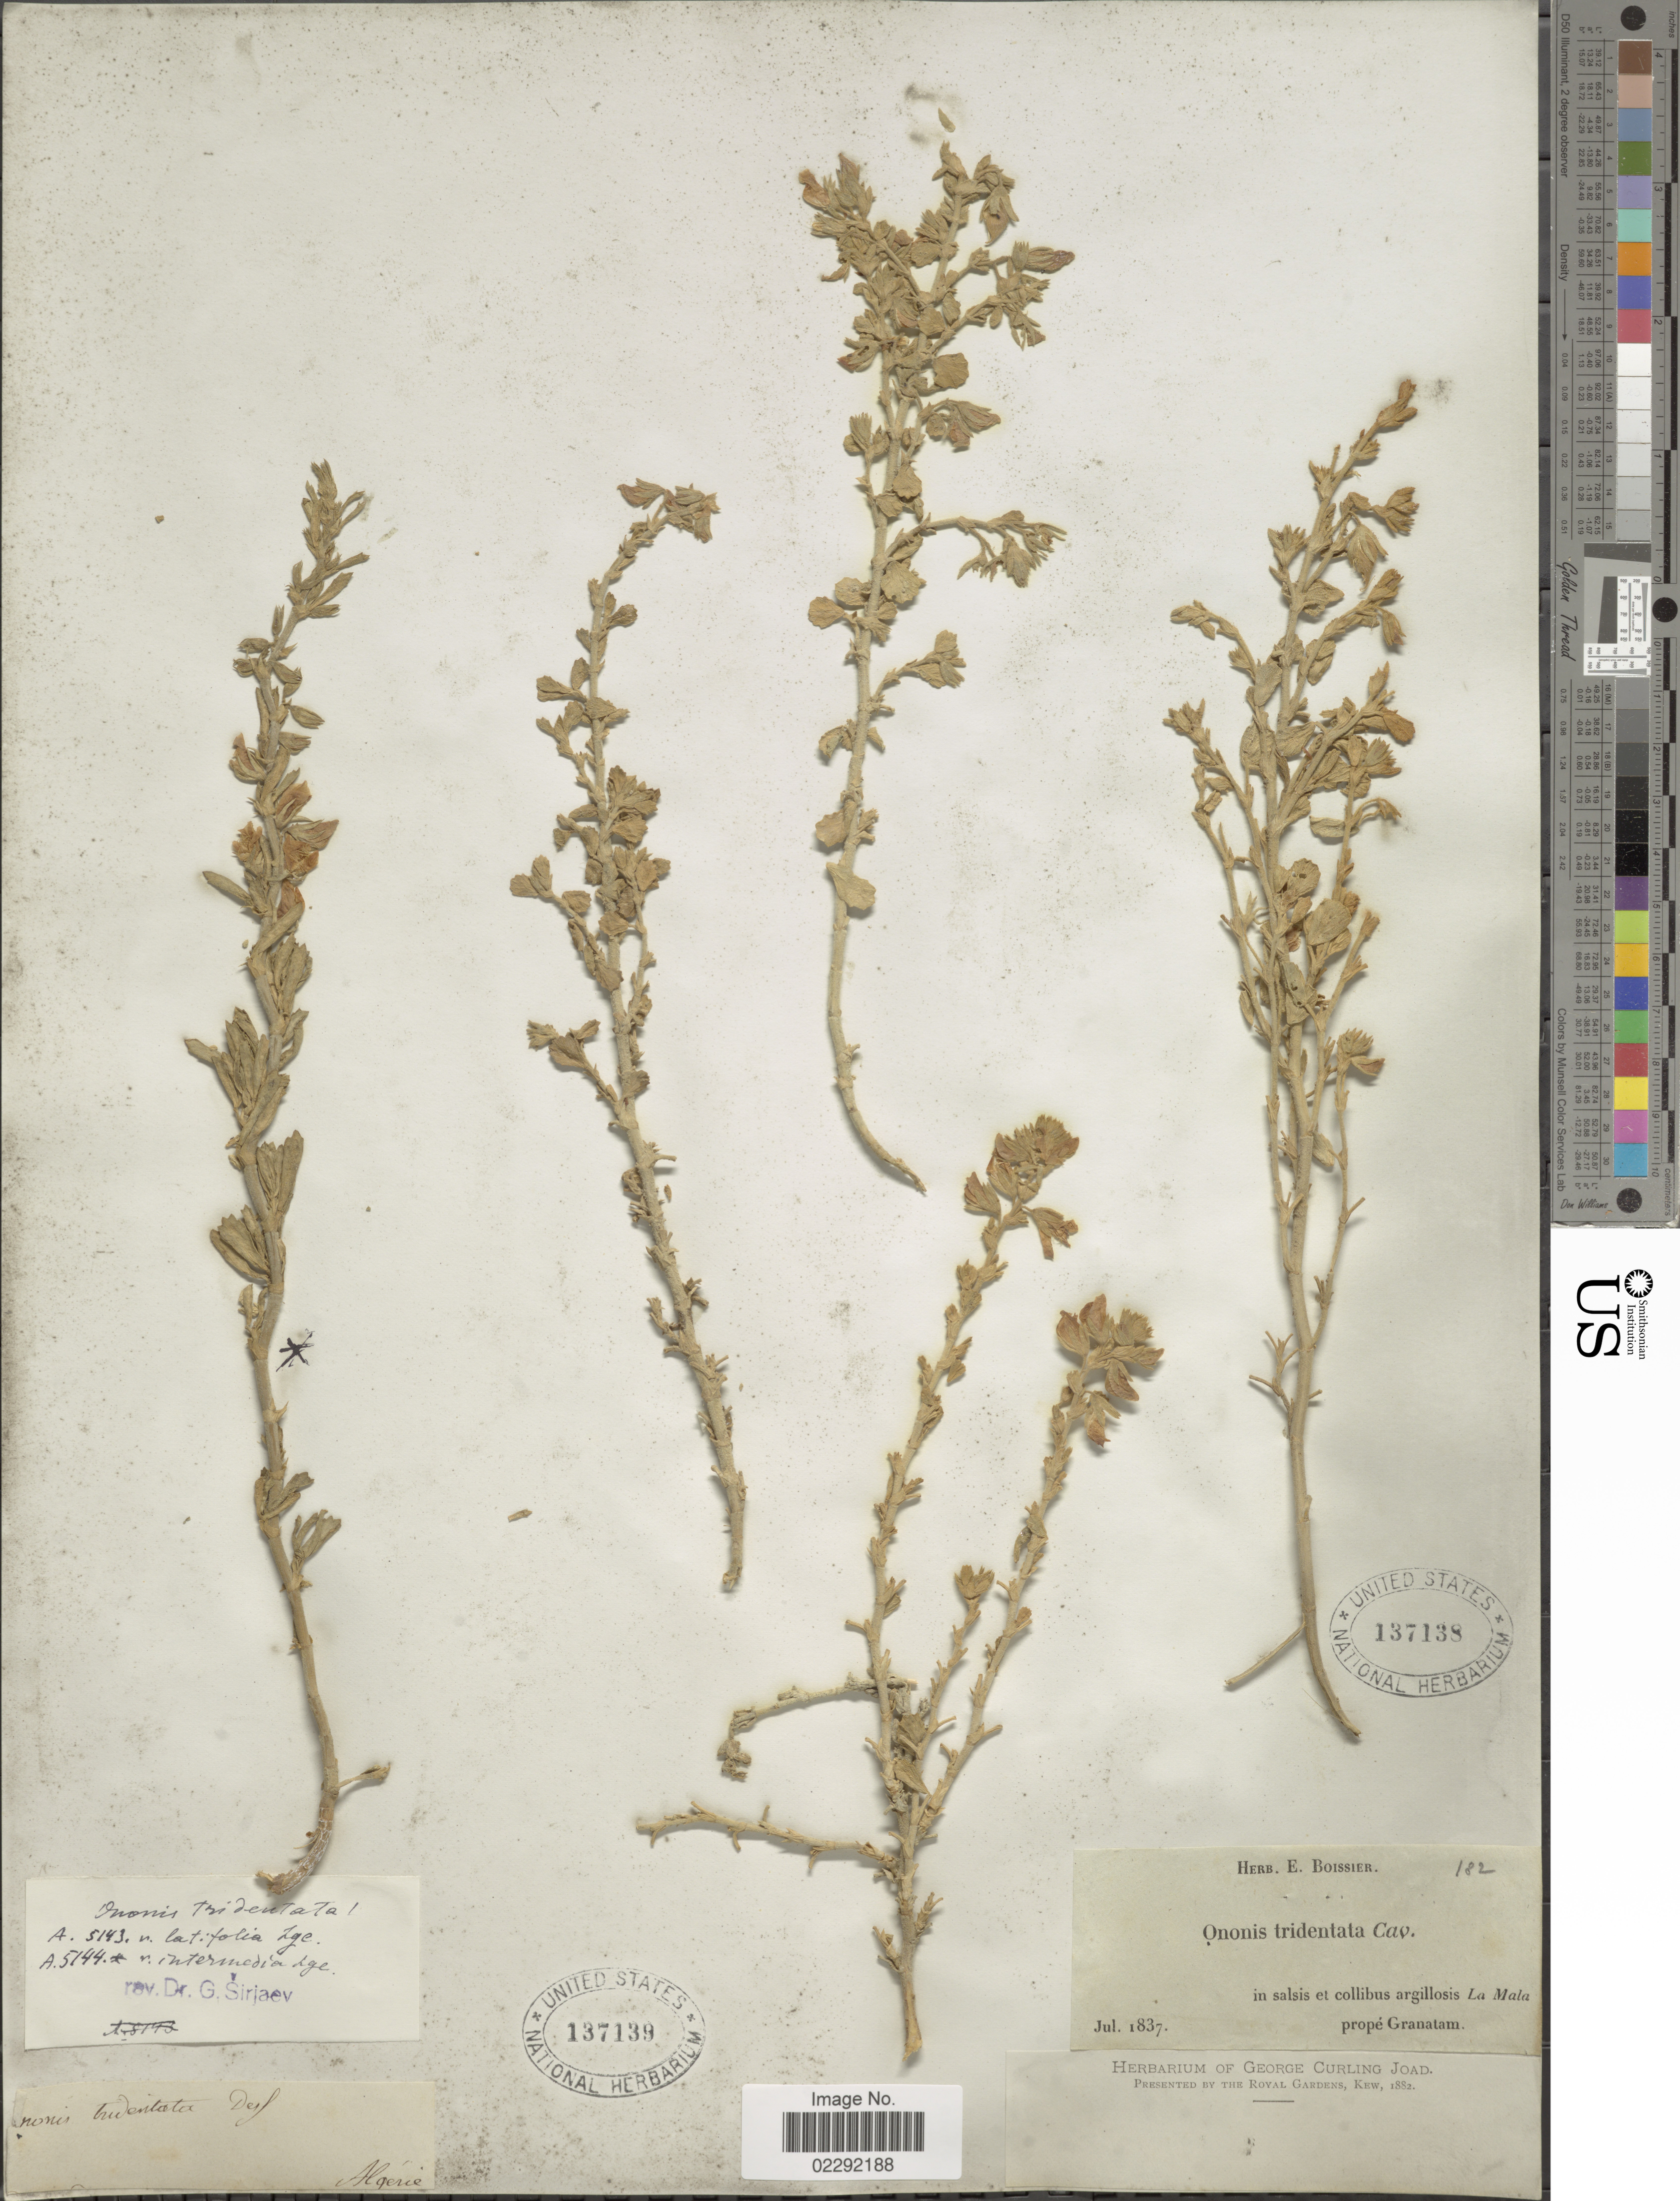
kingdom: Plantae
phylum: Tracheophyta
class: Magnoliopsida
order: Fabales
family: Fabaceae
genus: Ononis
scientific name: Ononis tridentata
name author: L.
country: Algeria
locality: Algerie.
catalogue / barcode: US 137139-2